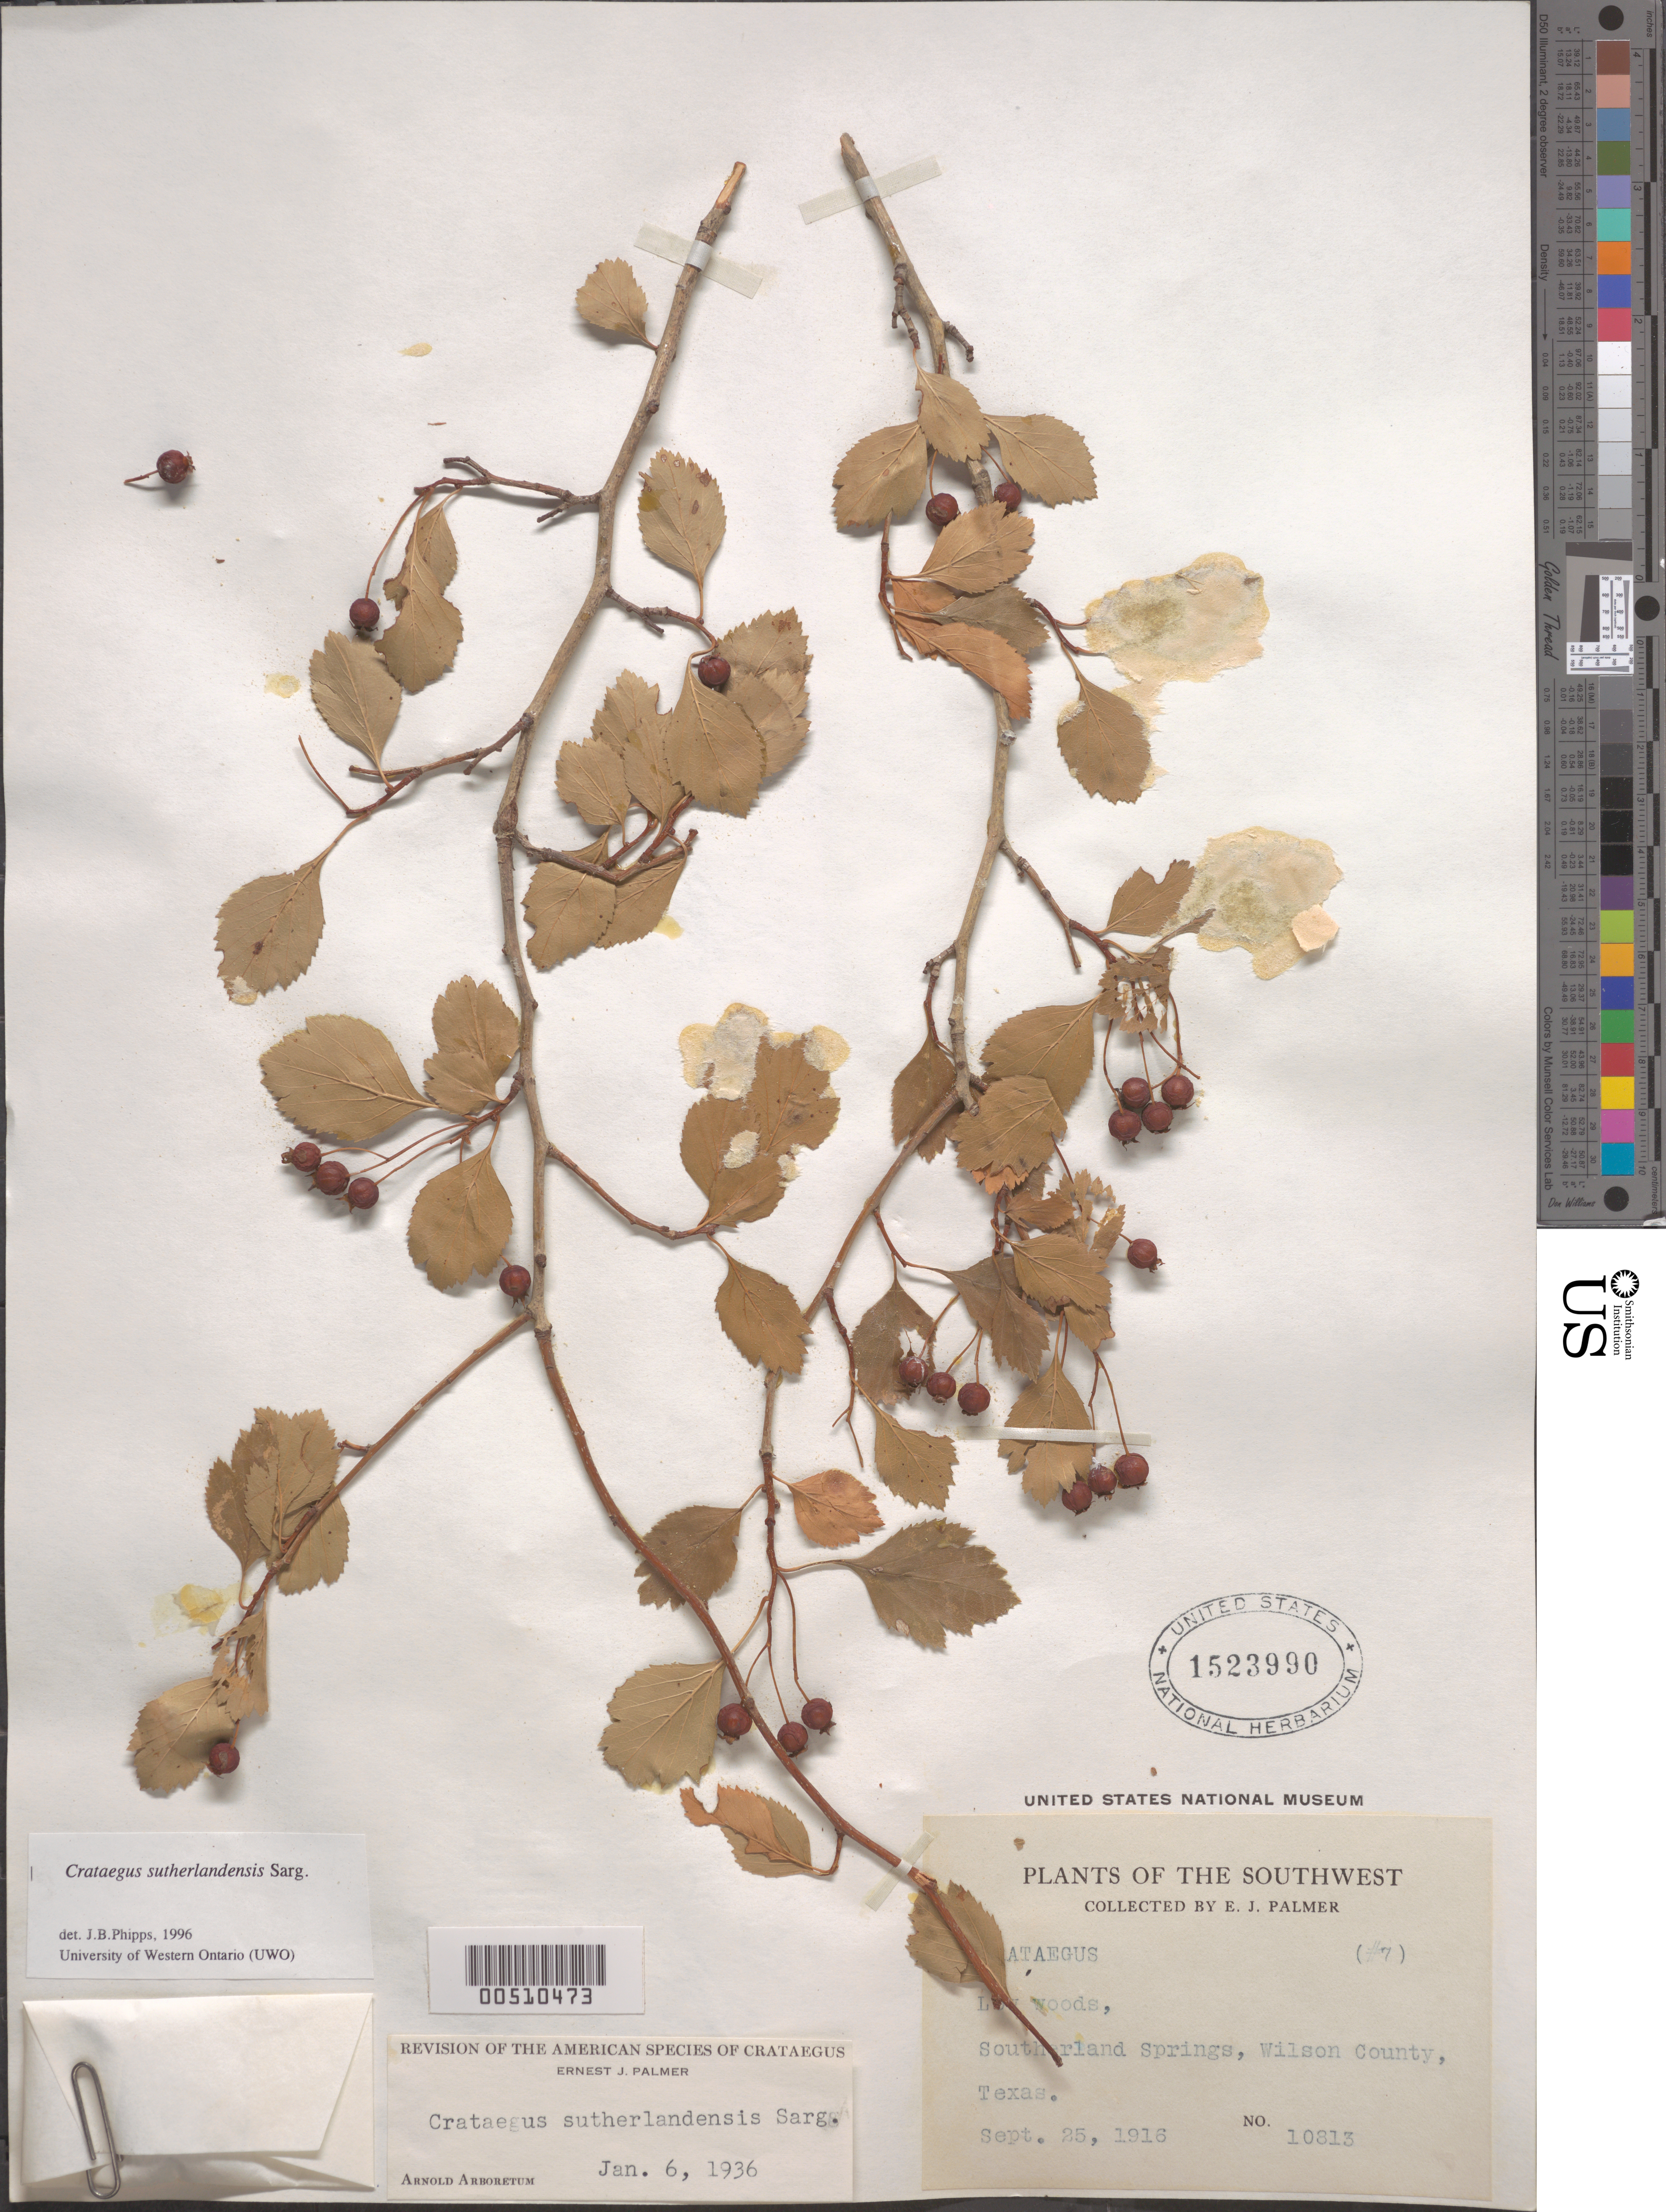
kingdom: Plantae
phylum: Tracheophyta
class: Magnoliopsida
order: Rosales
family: Rosaceae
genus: Crataegus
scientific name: Crataegus viridis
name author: L.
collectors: E. J. Palmer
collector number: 10813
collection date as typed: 25 Sep 1916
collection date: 1916-09-25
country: United States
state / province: Texas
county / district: Wilson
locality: Southerland Springs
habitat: Low woods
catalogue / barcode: US 1523990